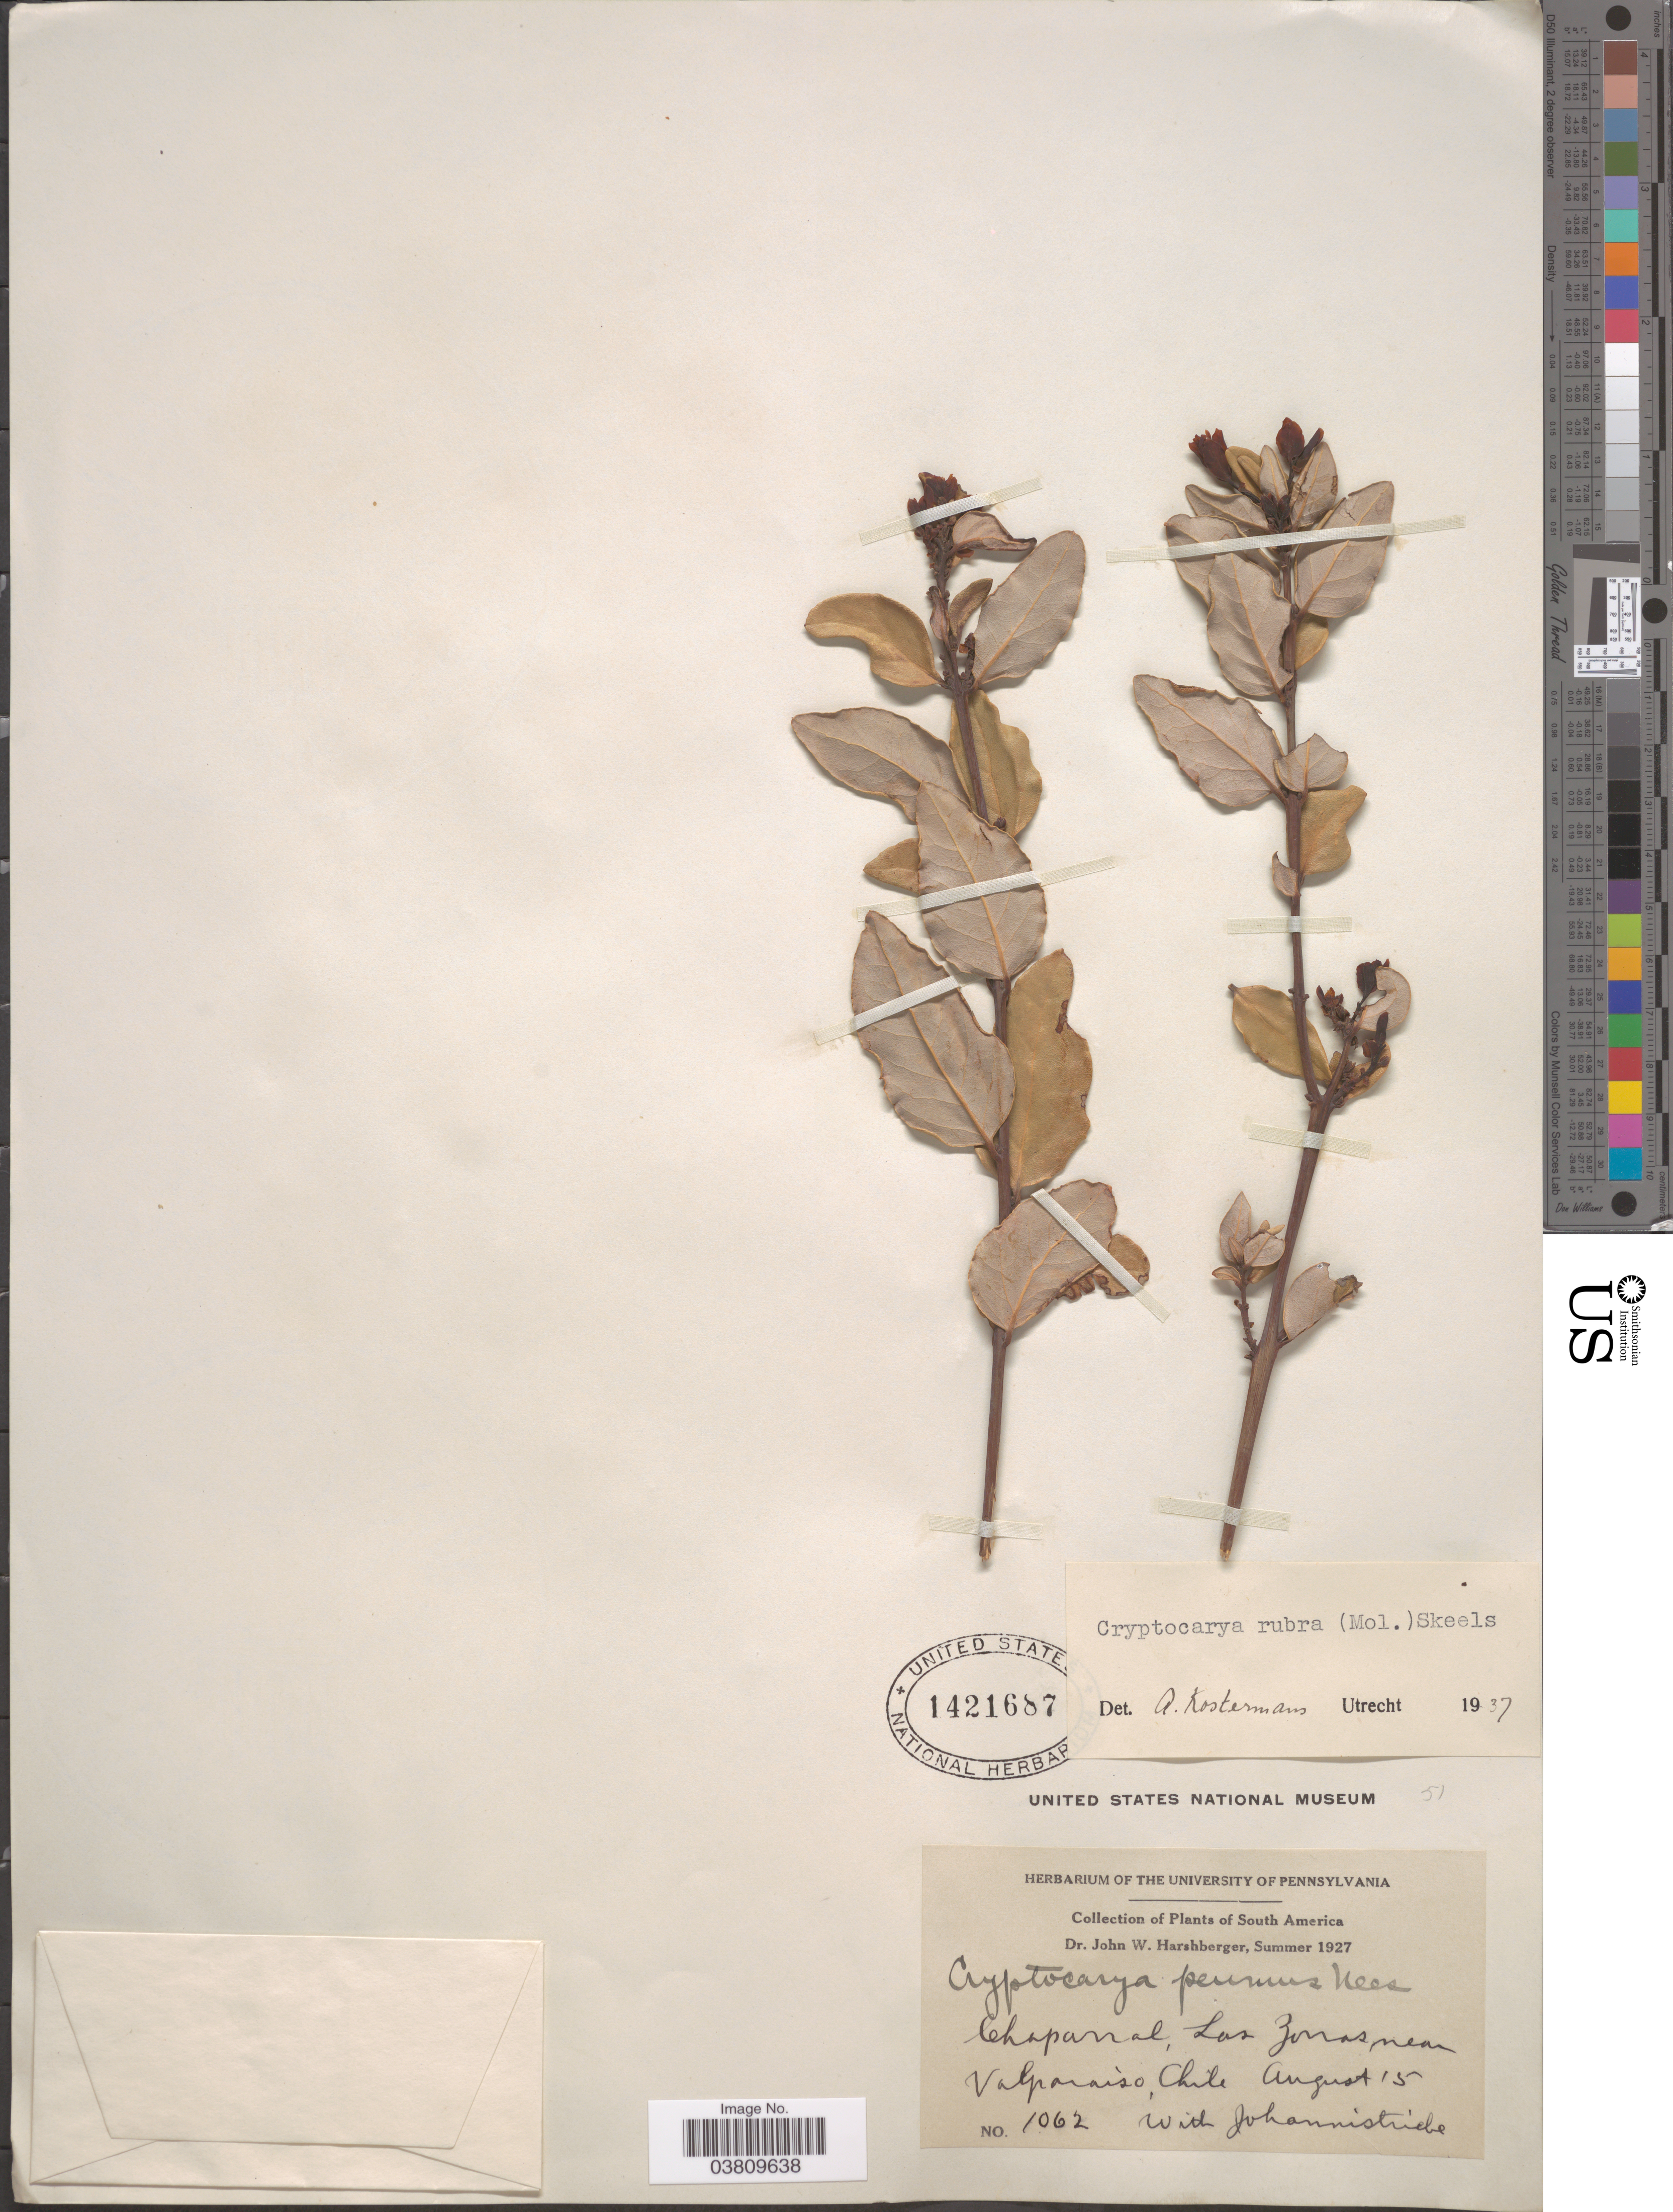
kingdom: Plantae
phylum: Tracheophyta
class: Magnoliopsida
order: Laurales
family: Lauraceae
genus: Cryptocarya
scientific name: Cryptocarya rubra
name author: (Mol.) Skeels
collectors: J. W. Harshberger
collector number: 1062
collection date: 1927-08-15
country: Chile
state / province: Valparaíso (V)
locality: Chaparral, Las Zorras near Valparaiso.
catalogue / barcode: US 1421687